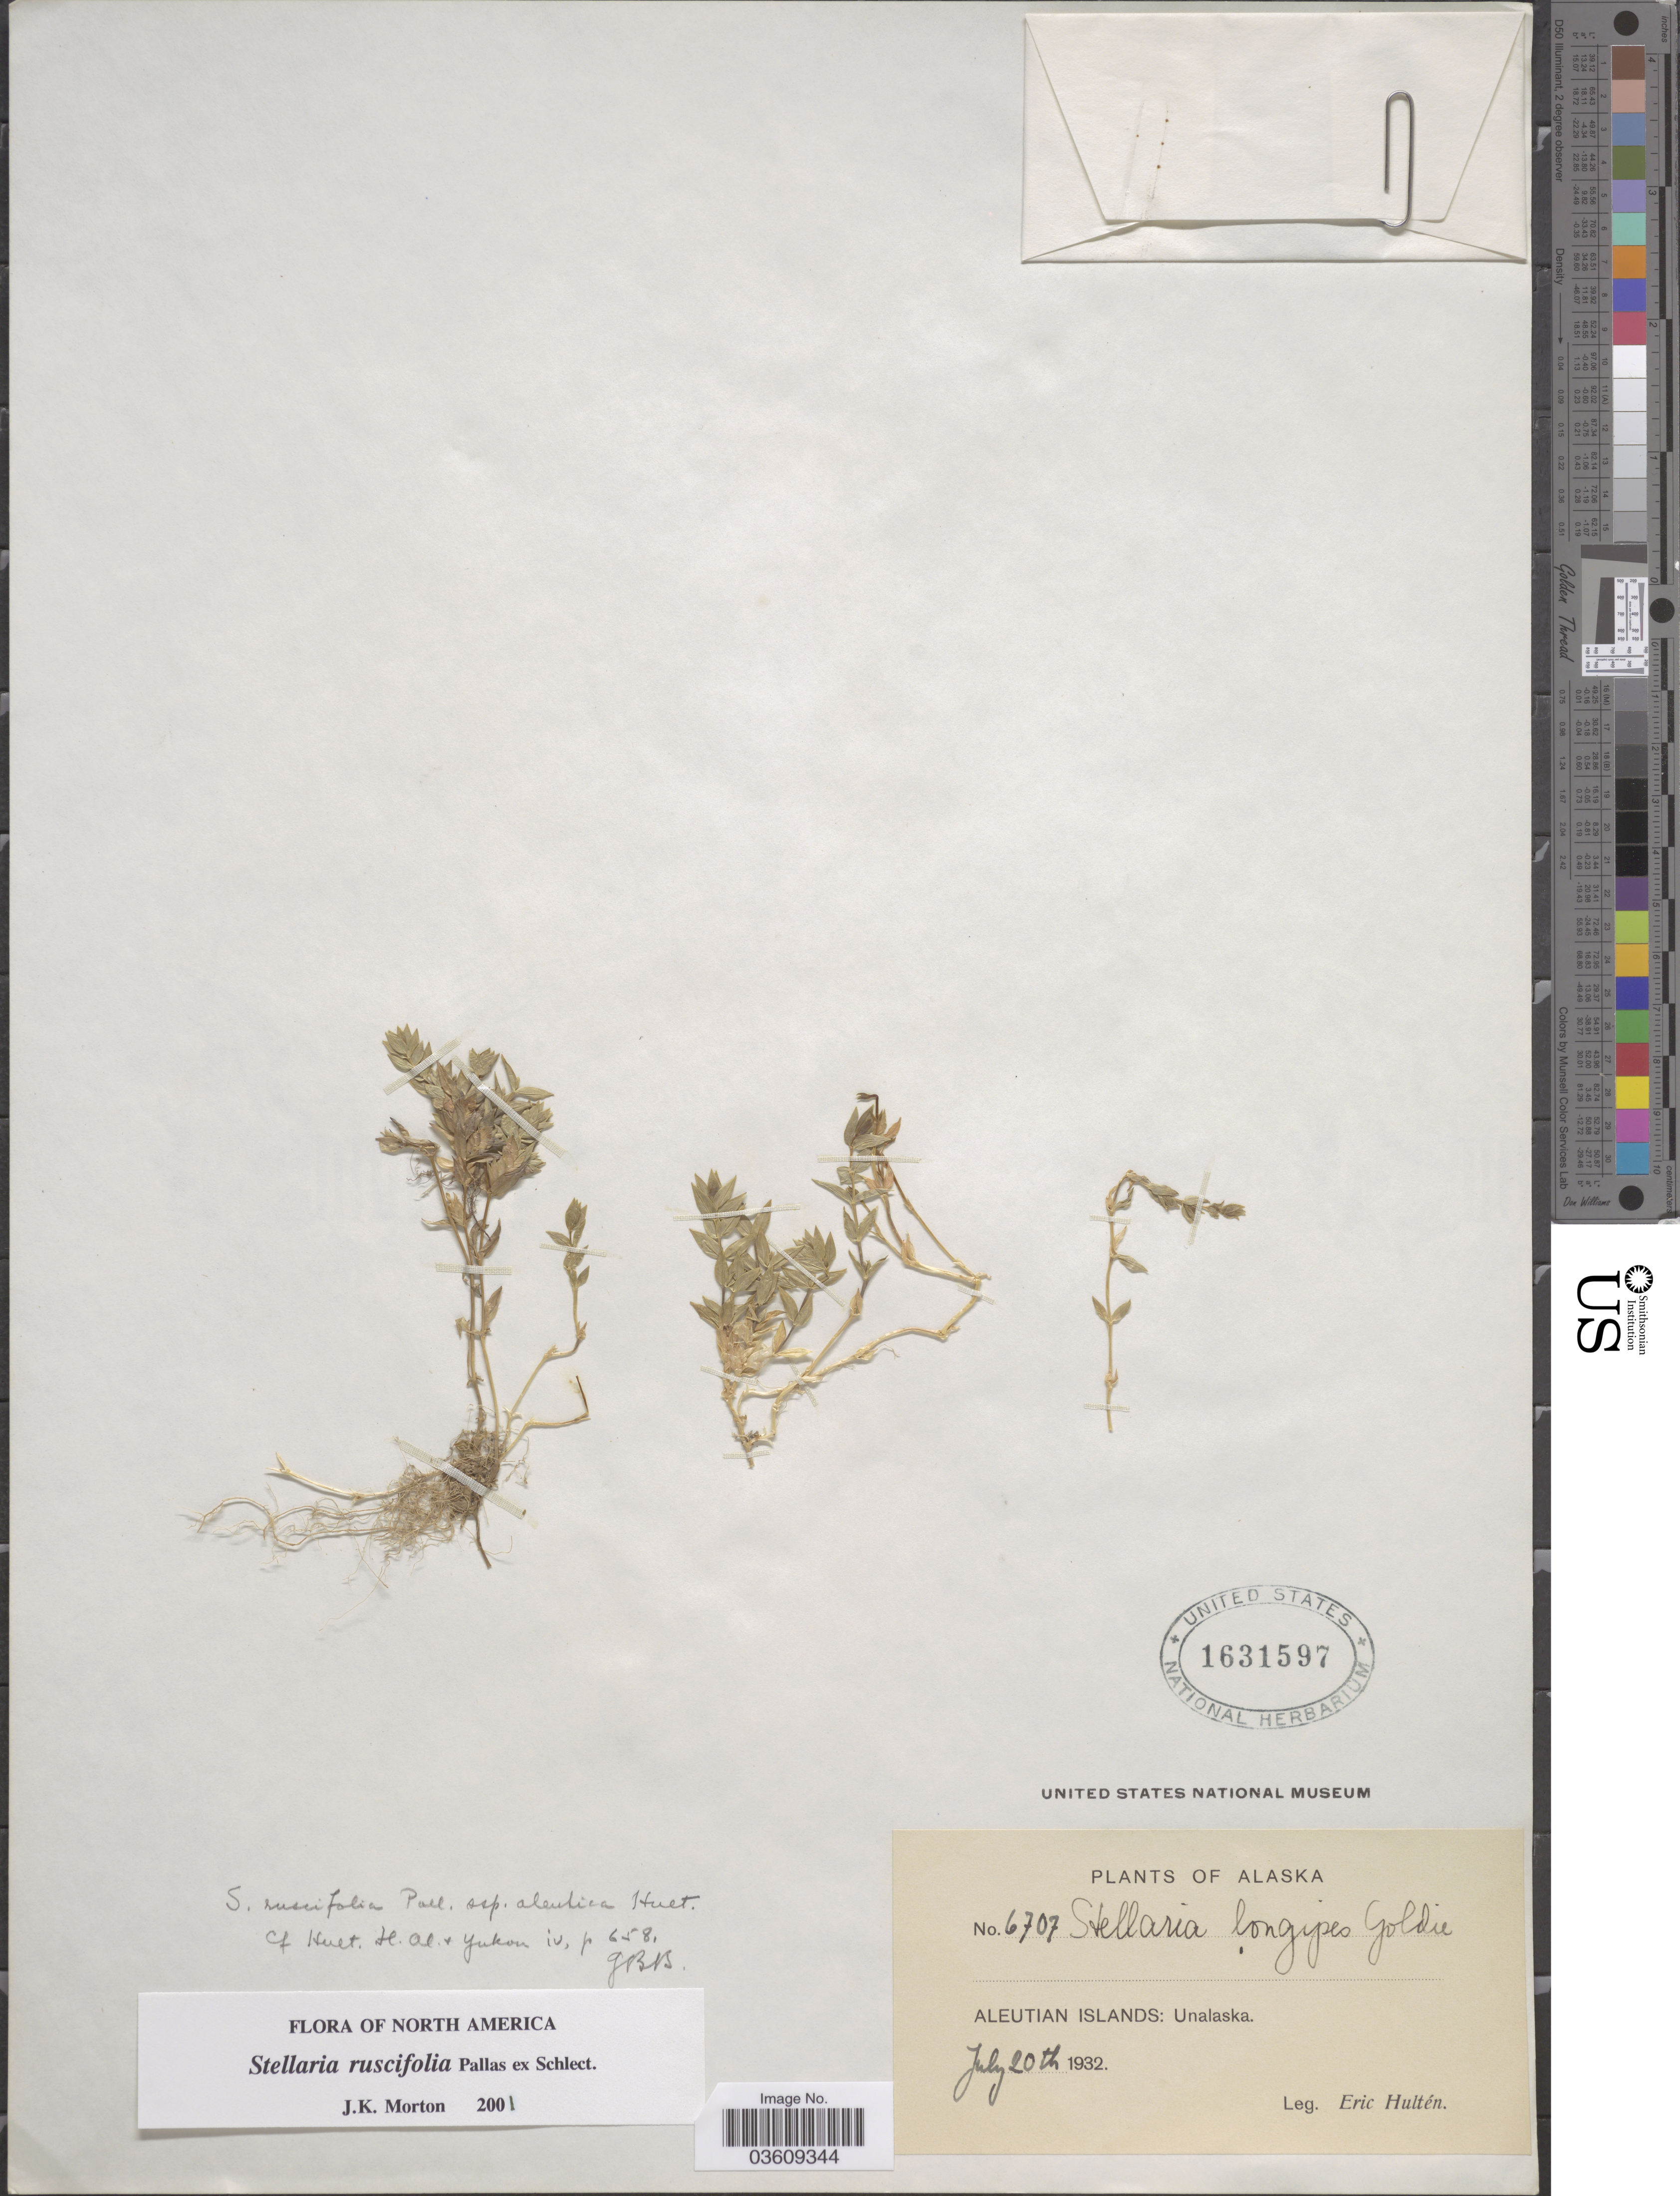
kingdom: Plantae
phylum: Tracheophyta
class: Magnoliopsida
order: Caryophyllales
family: Caryophyllaceae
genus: Stellaria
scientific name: Stellaria ruscifolia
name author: Pall. ex Schltdl.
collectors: E. G. Hultén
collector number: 6707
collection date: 1932-07-20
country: United States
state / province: Alaska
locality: Aleutian Islands: Unalaska.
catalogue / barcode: US 1631597